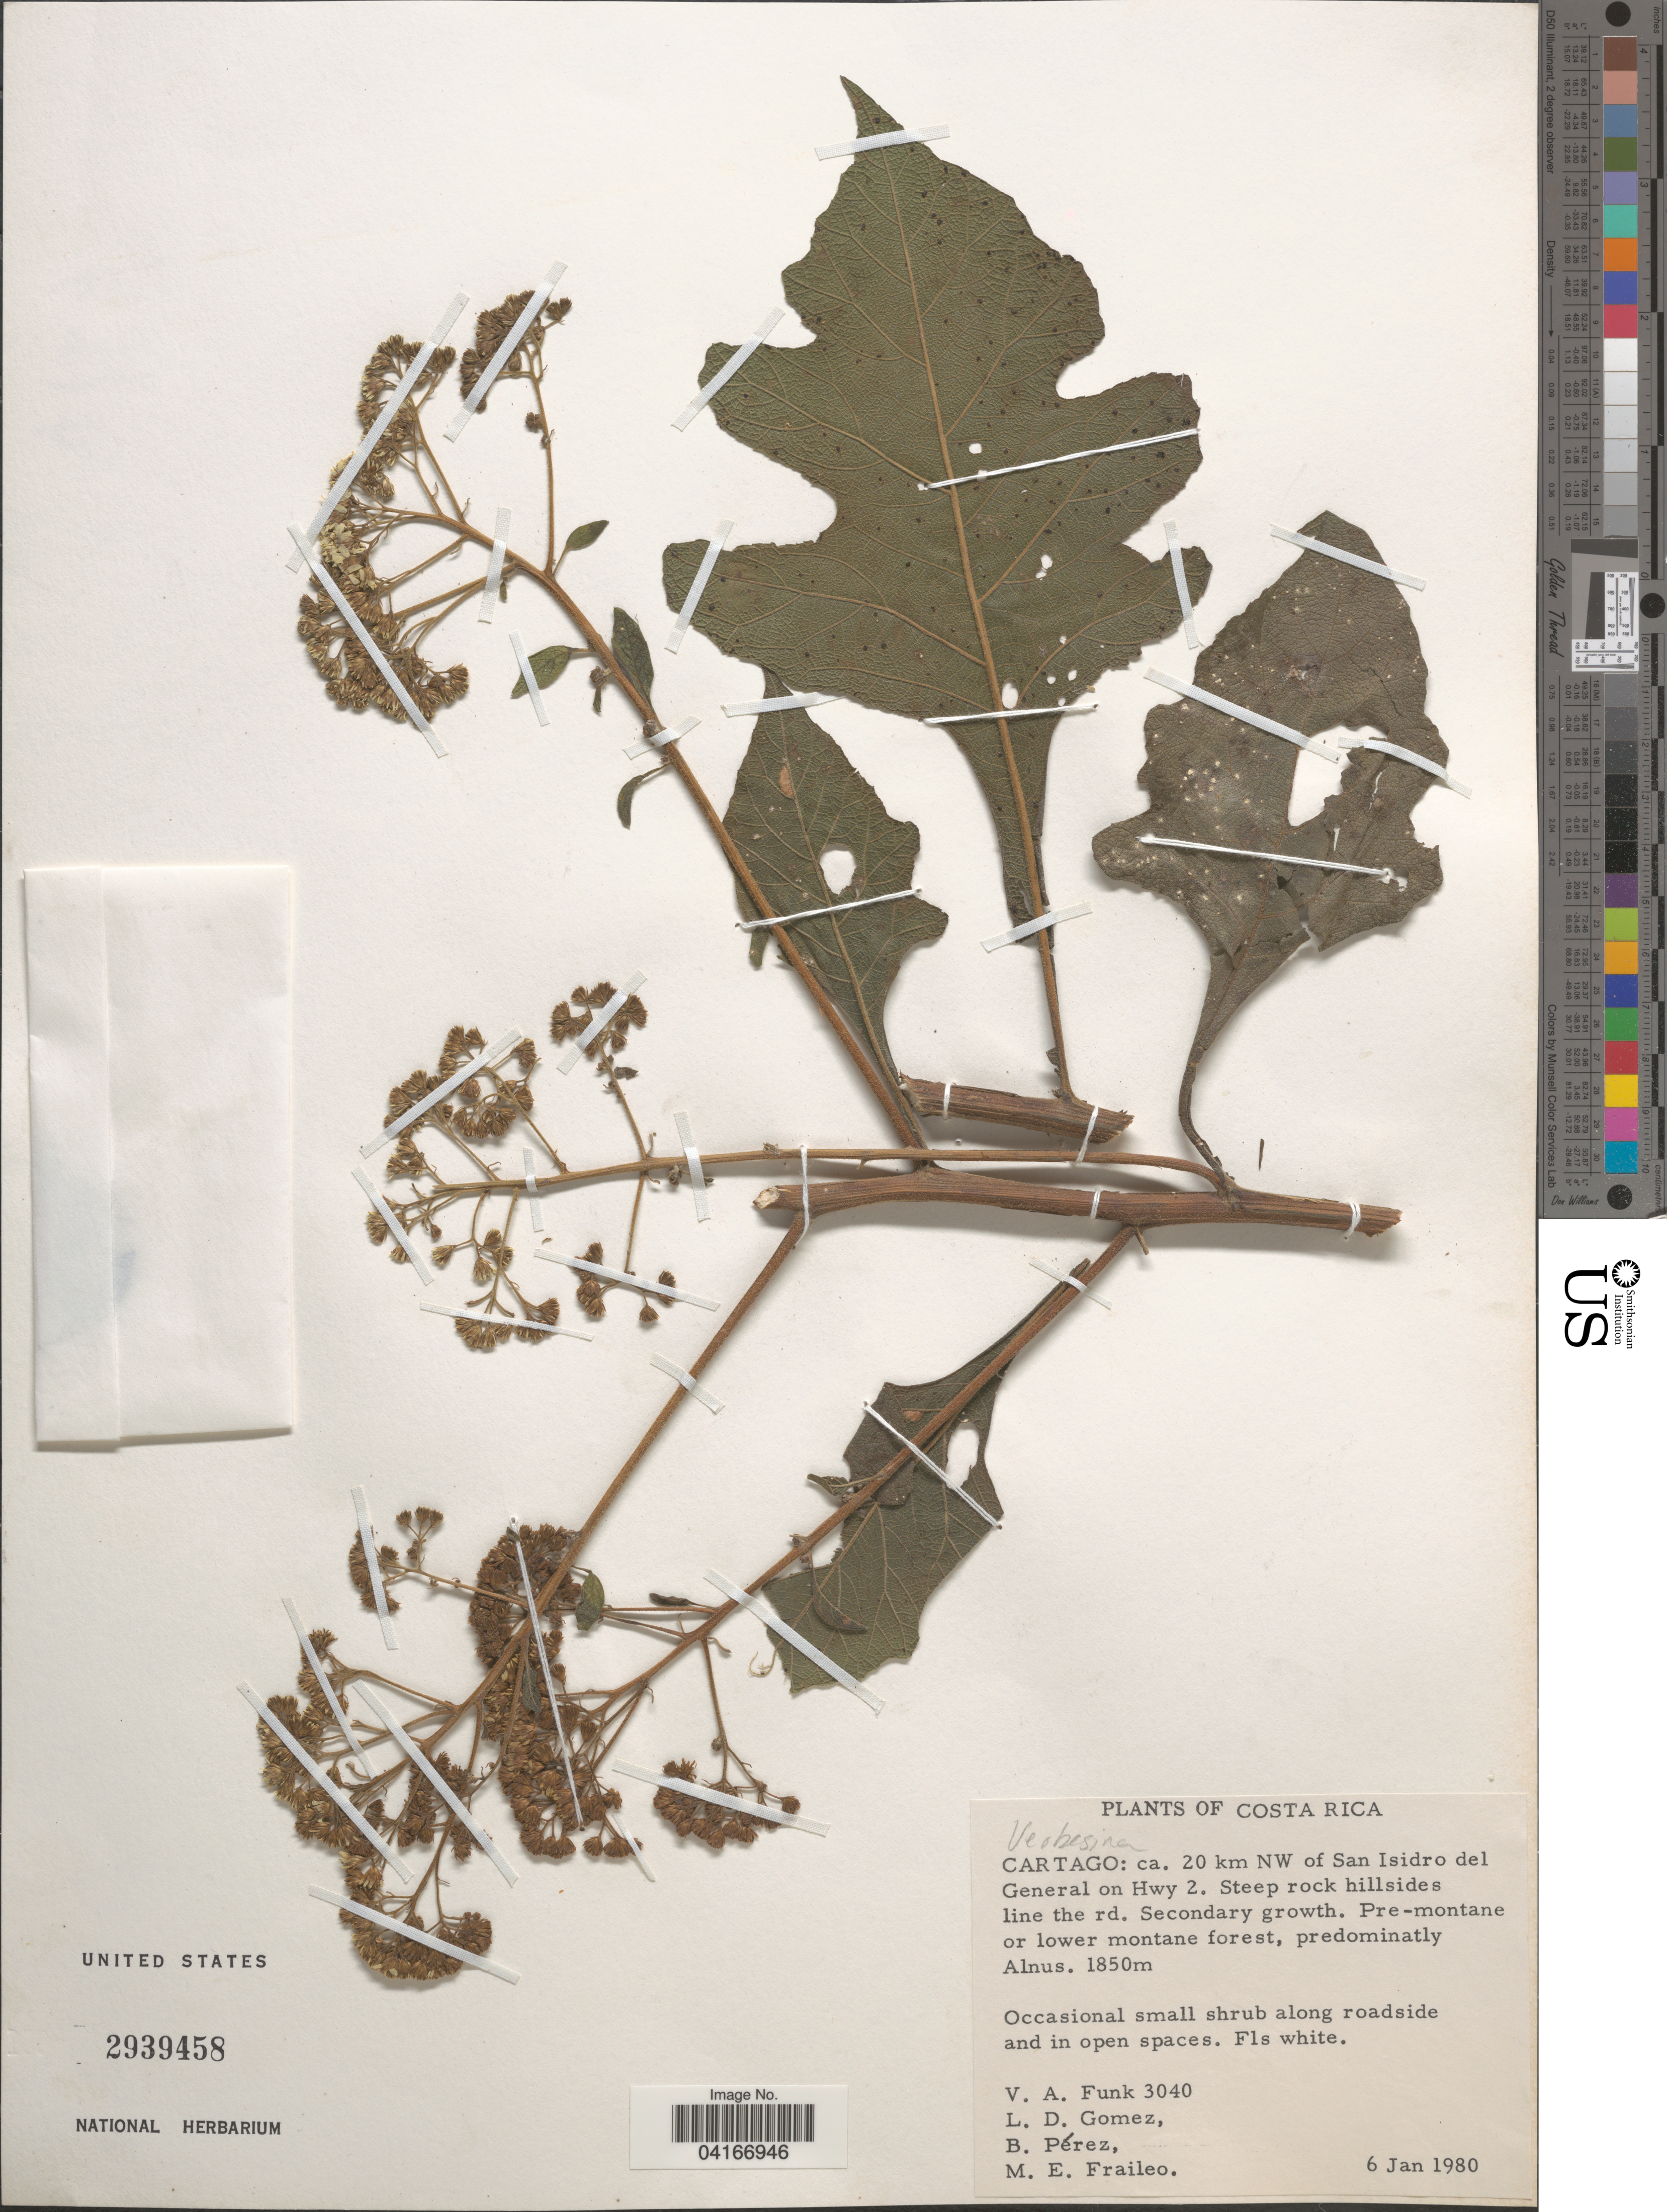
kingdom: Plantae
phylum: Tracheophyta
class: Magnoliopsida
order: Asterales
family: Asteraceae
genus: Verbesina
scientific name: Verbesina sp.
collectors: V. Funk, L. D. Gómez, B. Pérez & M. Fraileo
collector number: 3040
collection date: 1980-01-06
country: Costa Rica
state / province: Cartago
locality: Ca. 20 km NW of San Isidro del General on Hwy 2.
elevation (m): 1850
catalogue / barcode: US 2939458